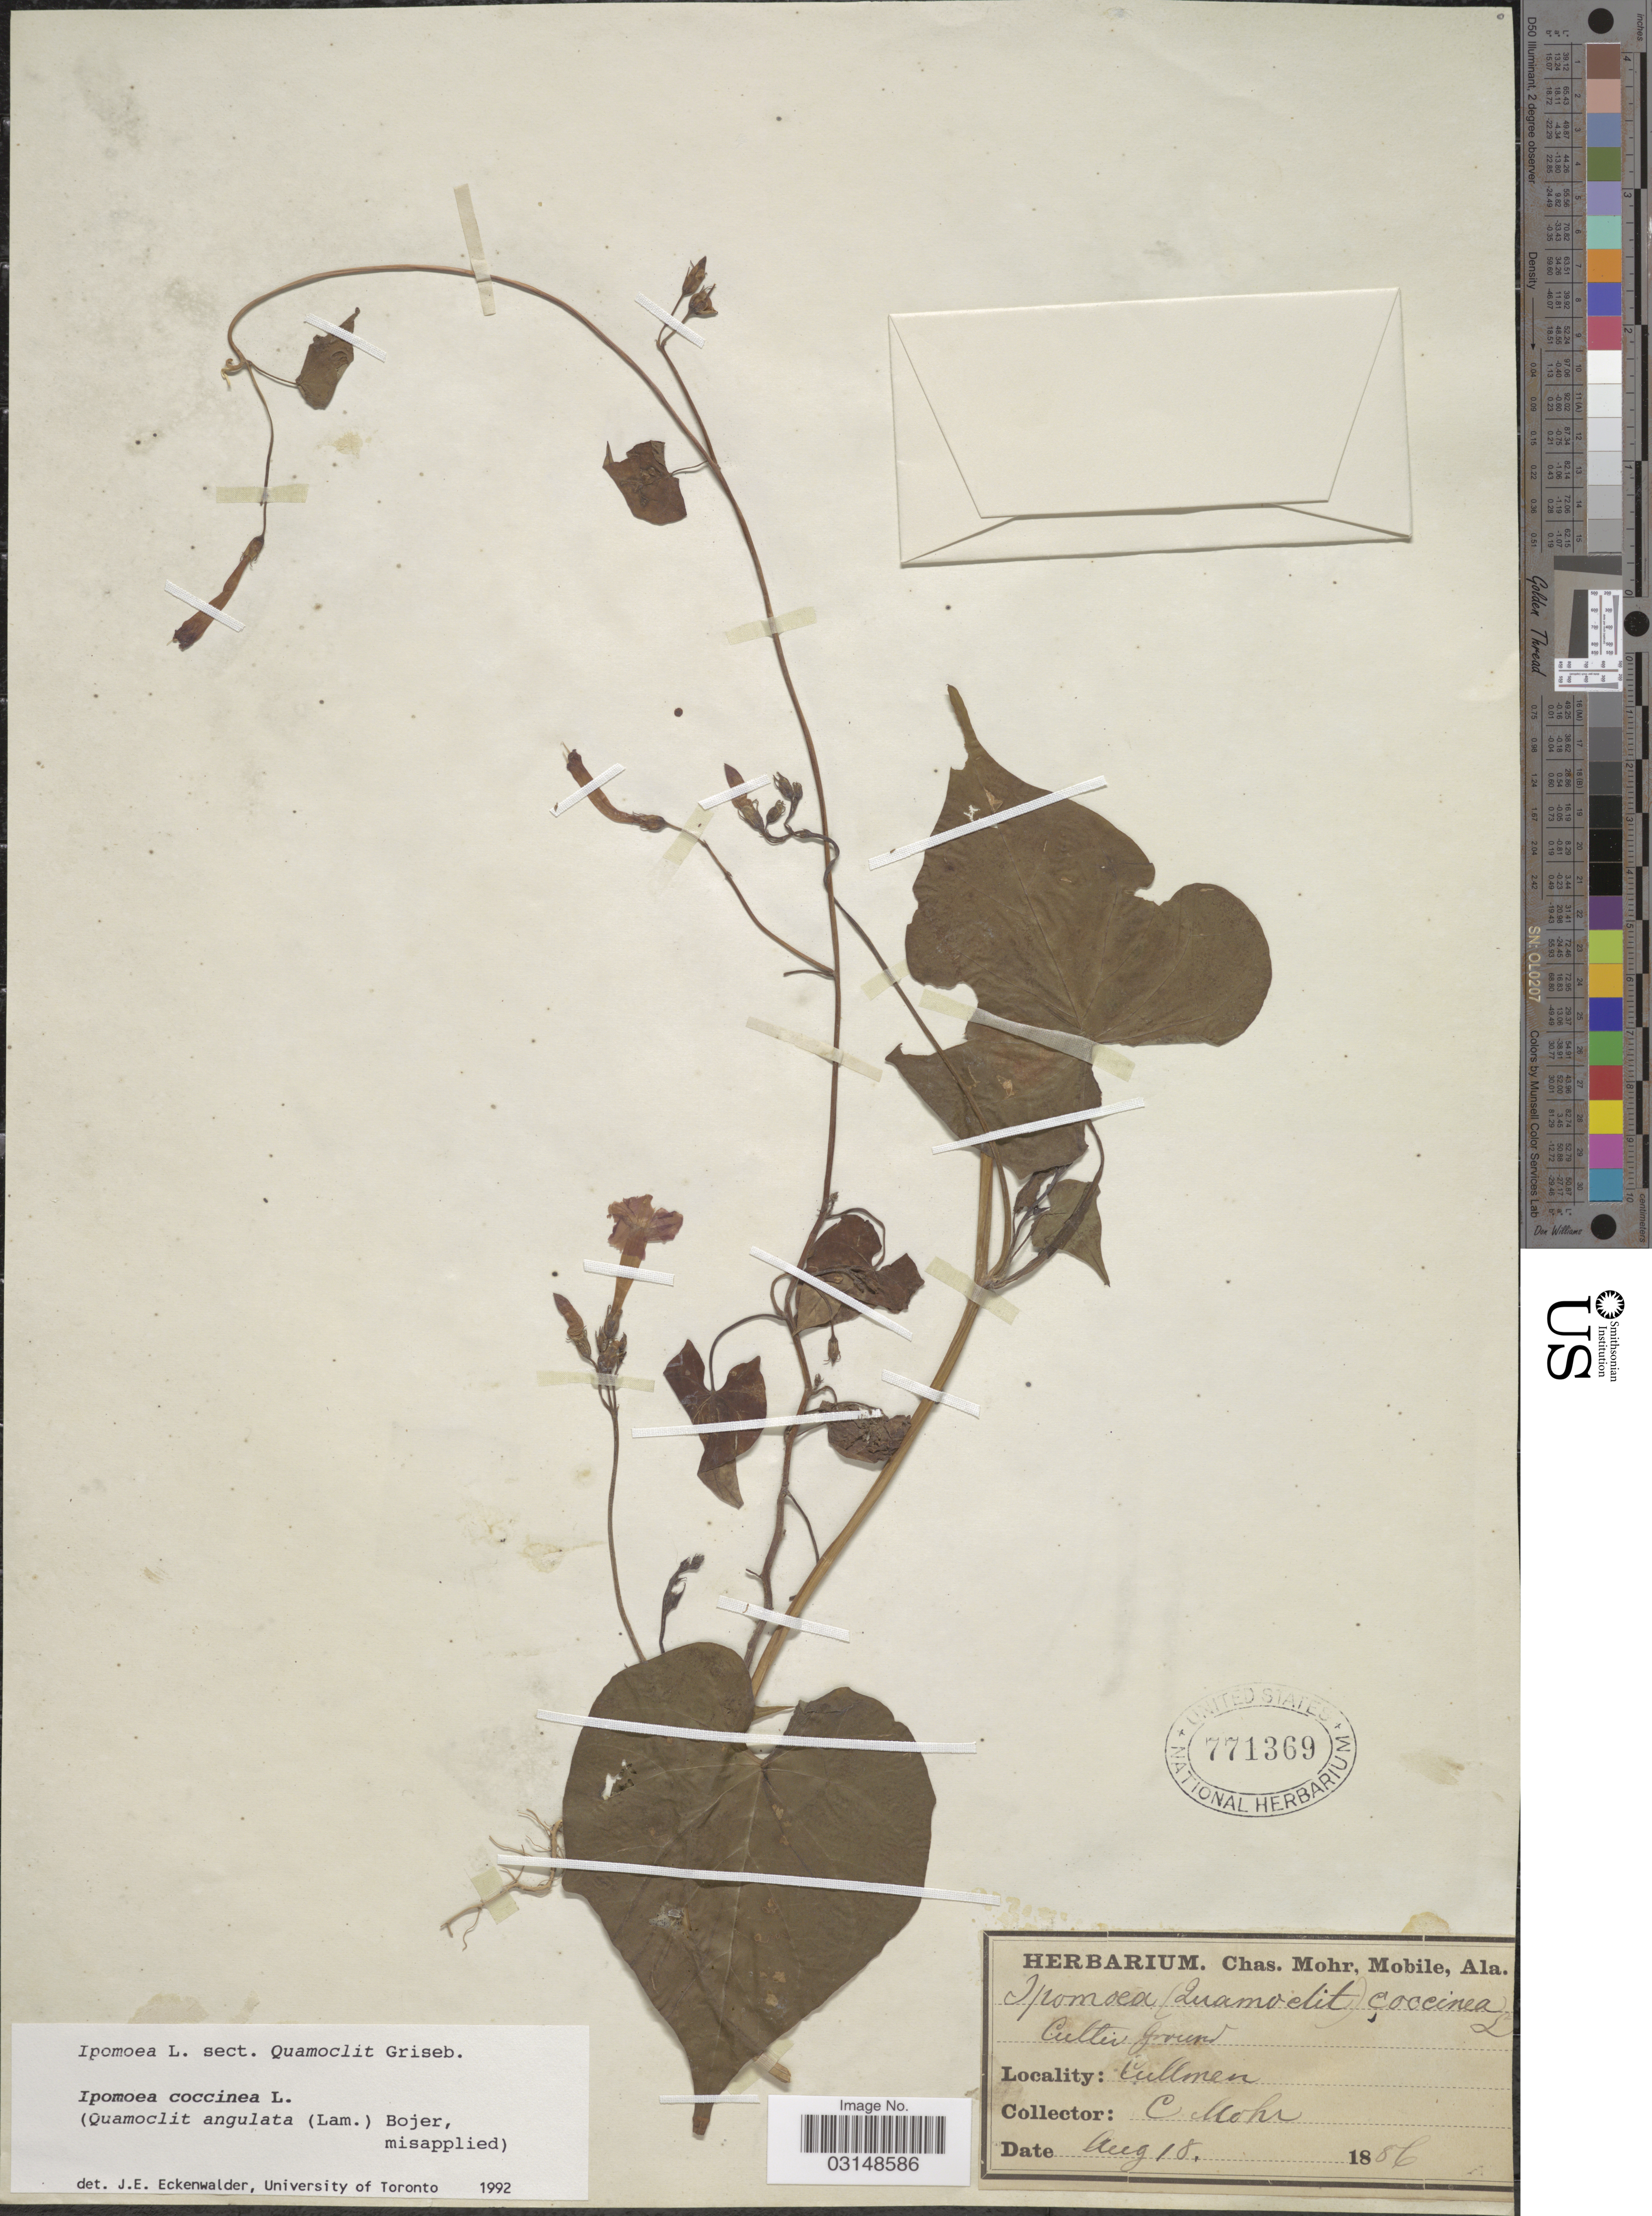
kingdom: Plantae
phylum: Tracheophyta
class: Magnoliopsida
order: Solanales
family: Convolvulaceae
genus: Ipomoea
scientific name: Ipomoea coccinea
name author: L.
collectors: Mohr, C. T. (herbarium)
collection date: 1886-08-18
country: United States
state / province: Alabama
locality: Cullmen.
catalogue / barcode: US 771369